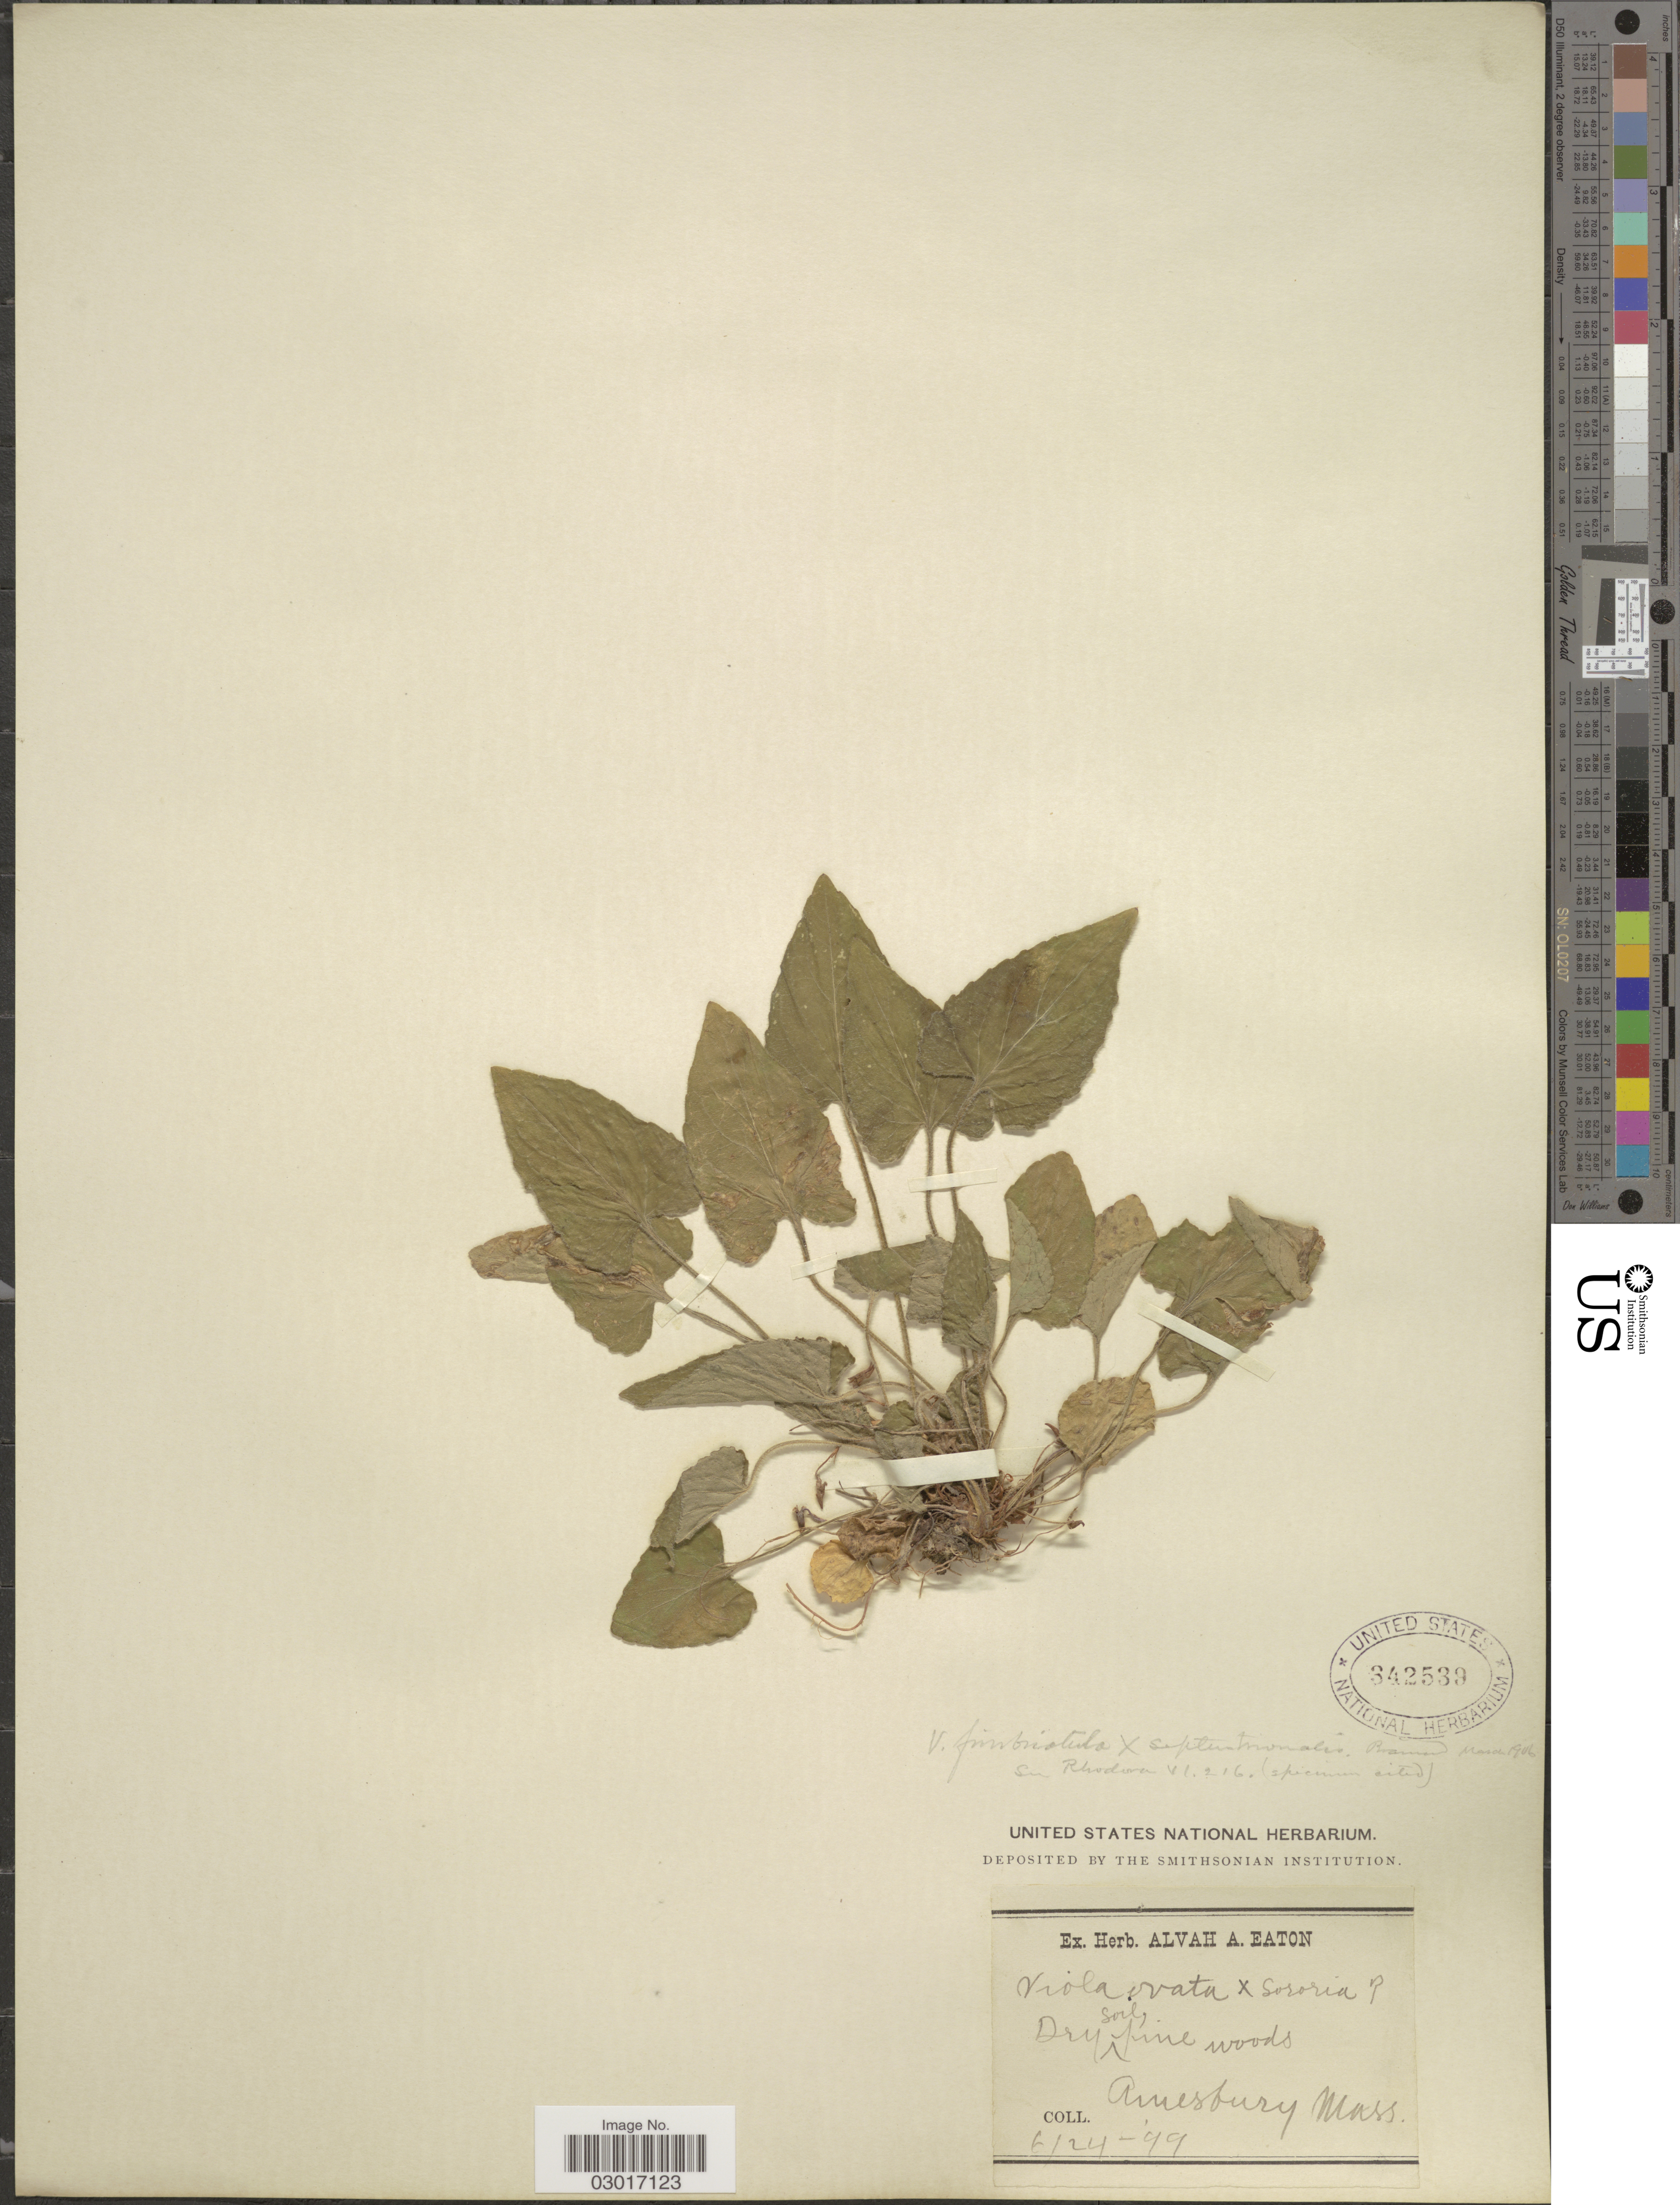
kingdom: Plantae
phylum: Tracheophyta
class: Magnoliopsida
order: Malpighiales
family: Violaceae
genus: Viola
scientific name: Viola sororia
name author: Willd.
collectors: ex herb. Alvah A. Eaton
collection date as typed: Transcribed d/m/y: 24/6/99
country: United States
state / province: Massachusetts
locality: Amesbury Mass.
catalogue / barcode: US 342539